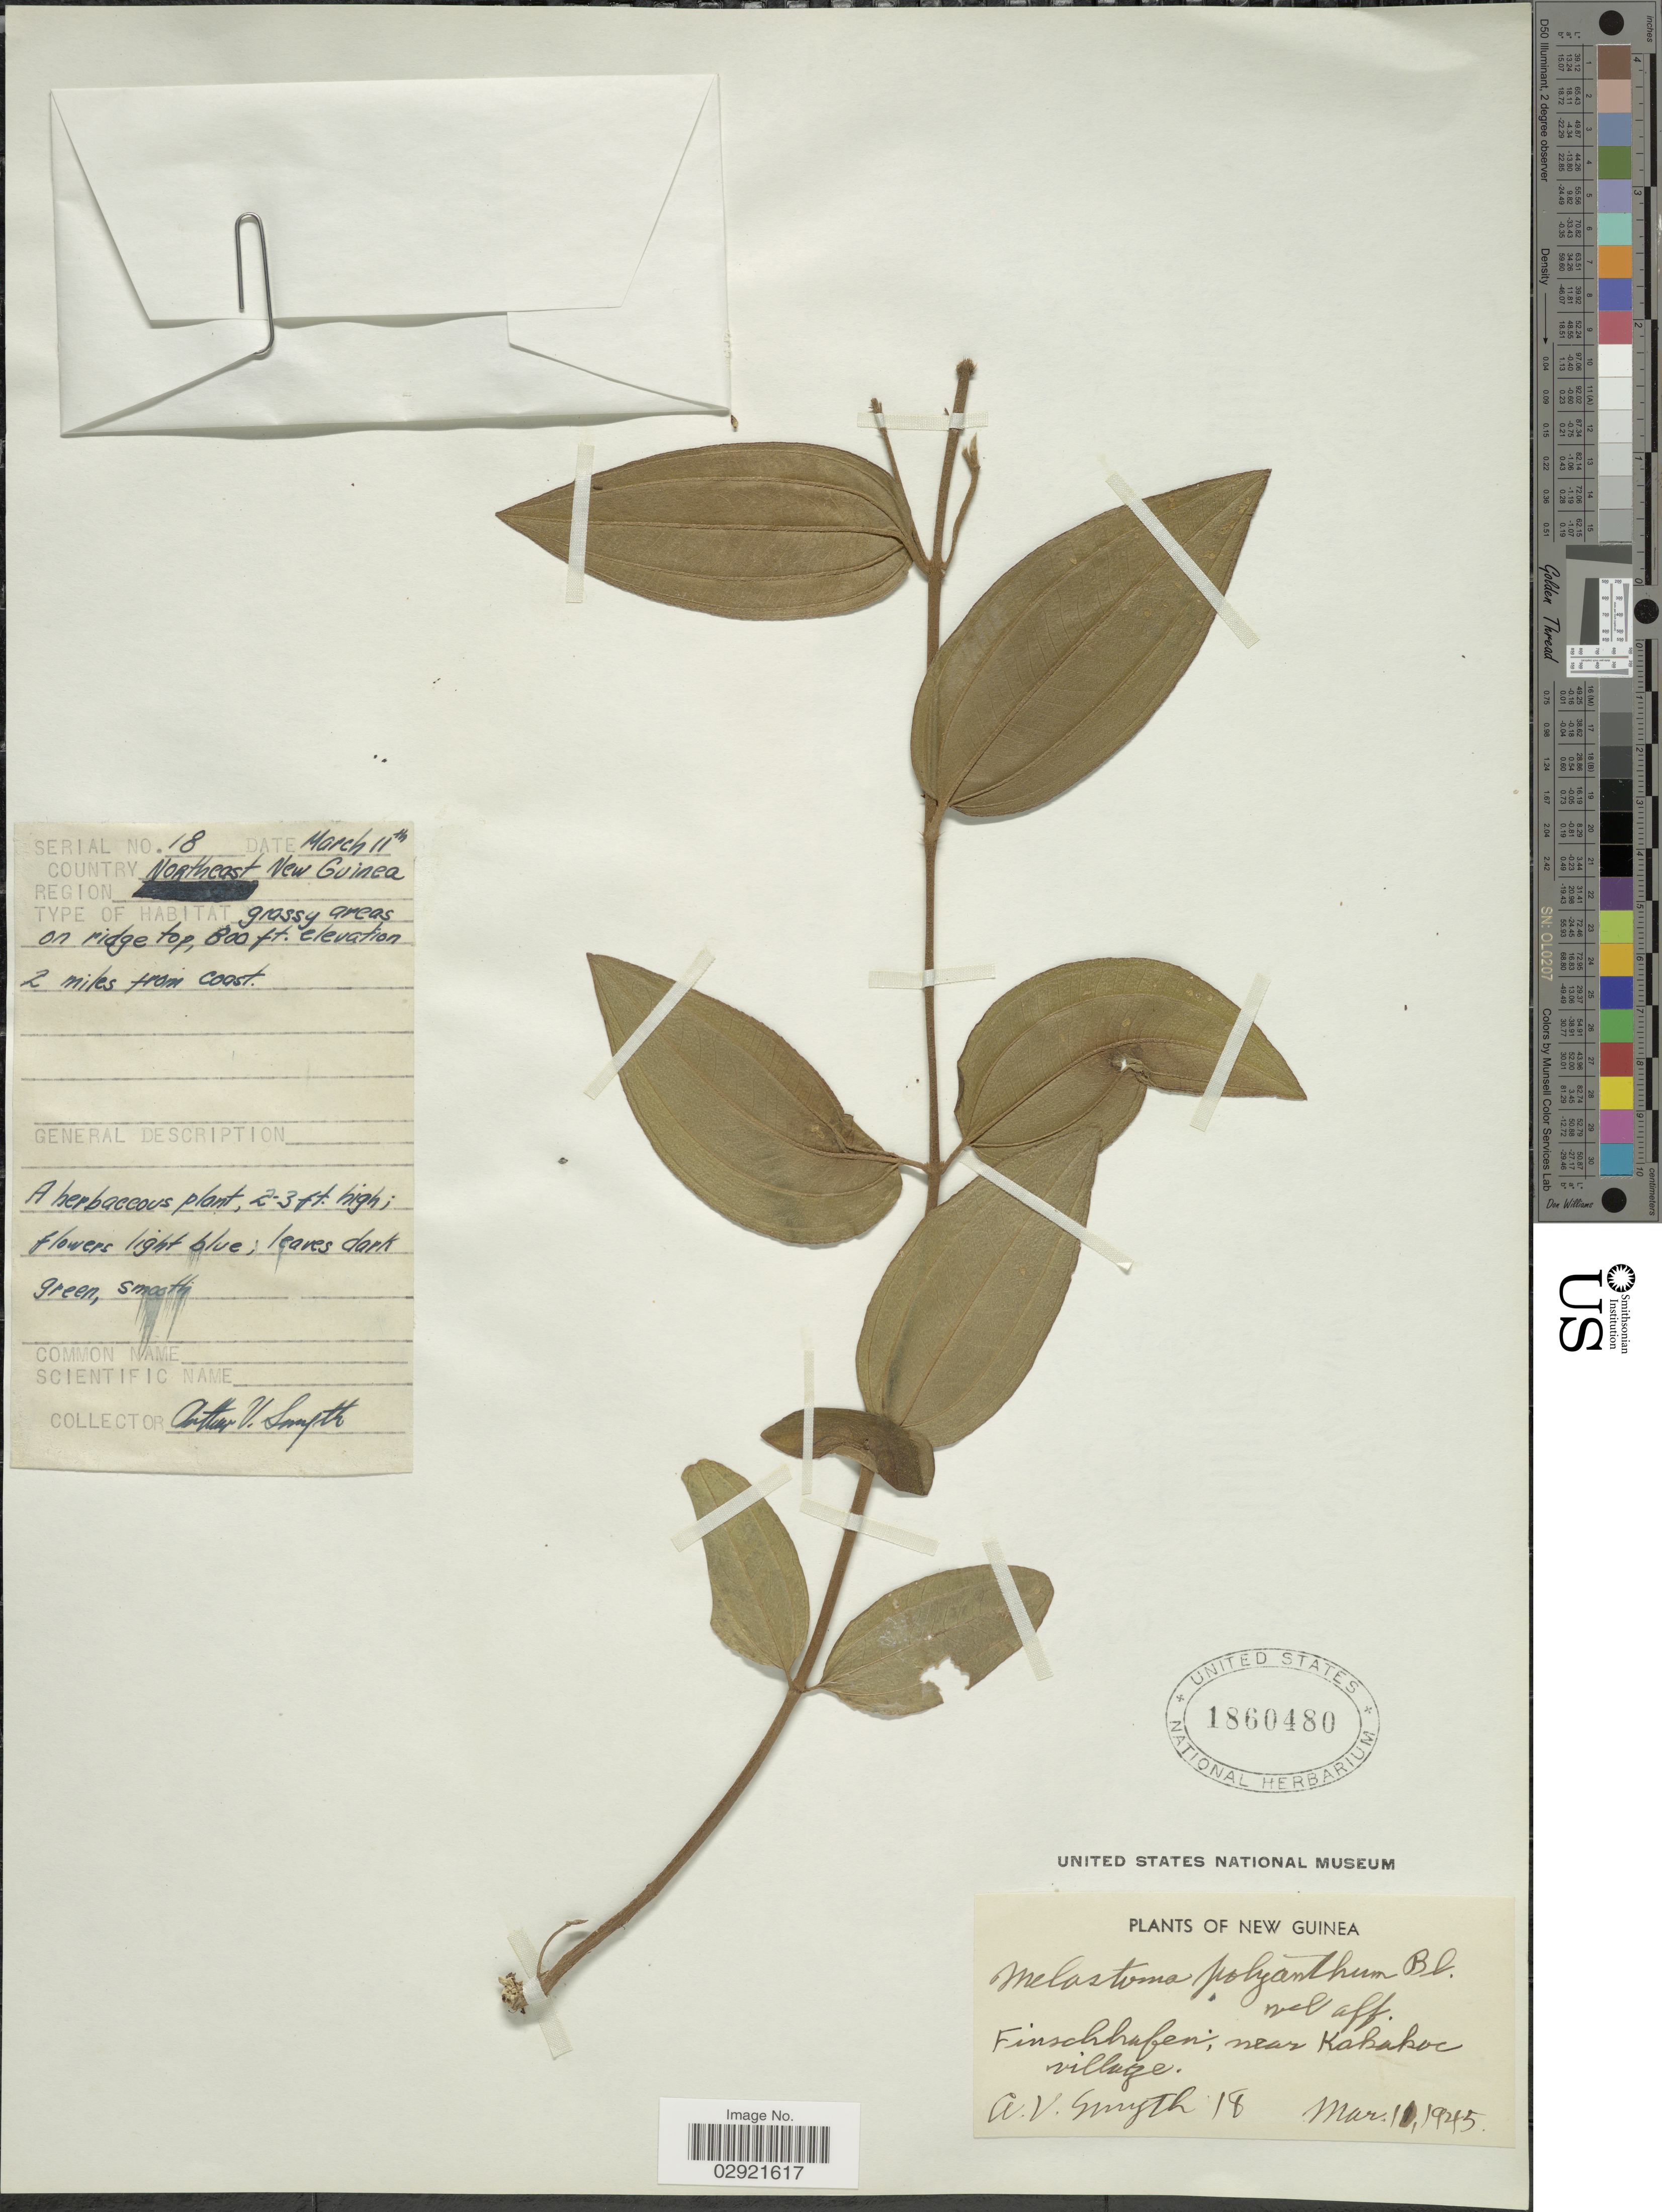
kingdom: Plantae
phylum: Tracheophyta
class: Magnoliopsida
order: Myrtales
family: Melastomataceae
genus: Melastoma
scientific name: Melastoma malabathricum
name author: L.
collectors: A. V. Smyth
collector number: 18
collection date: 1945-03-11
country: Papua New Guinea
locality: New Guinea. Finschhafen; near Kakakoc village. Northeast New Guinea. 2 miles from coast.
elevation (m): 244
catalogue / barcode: US 1860480